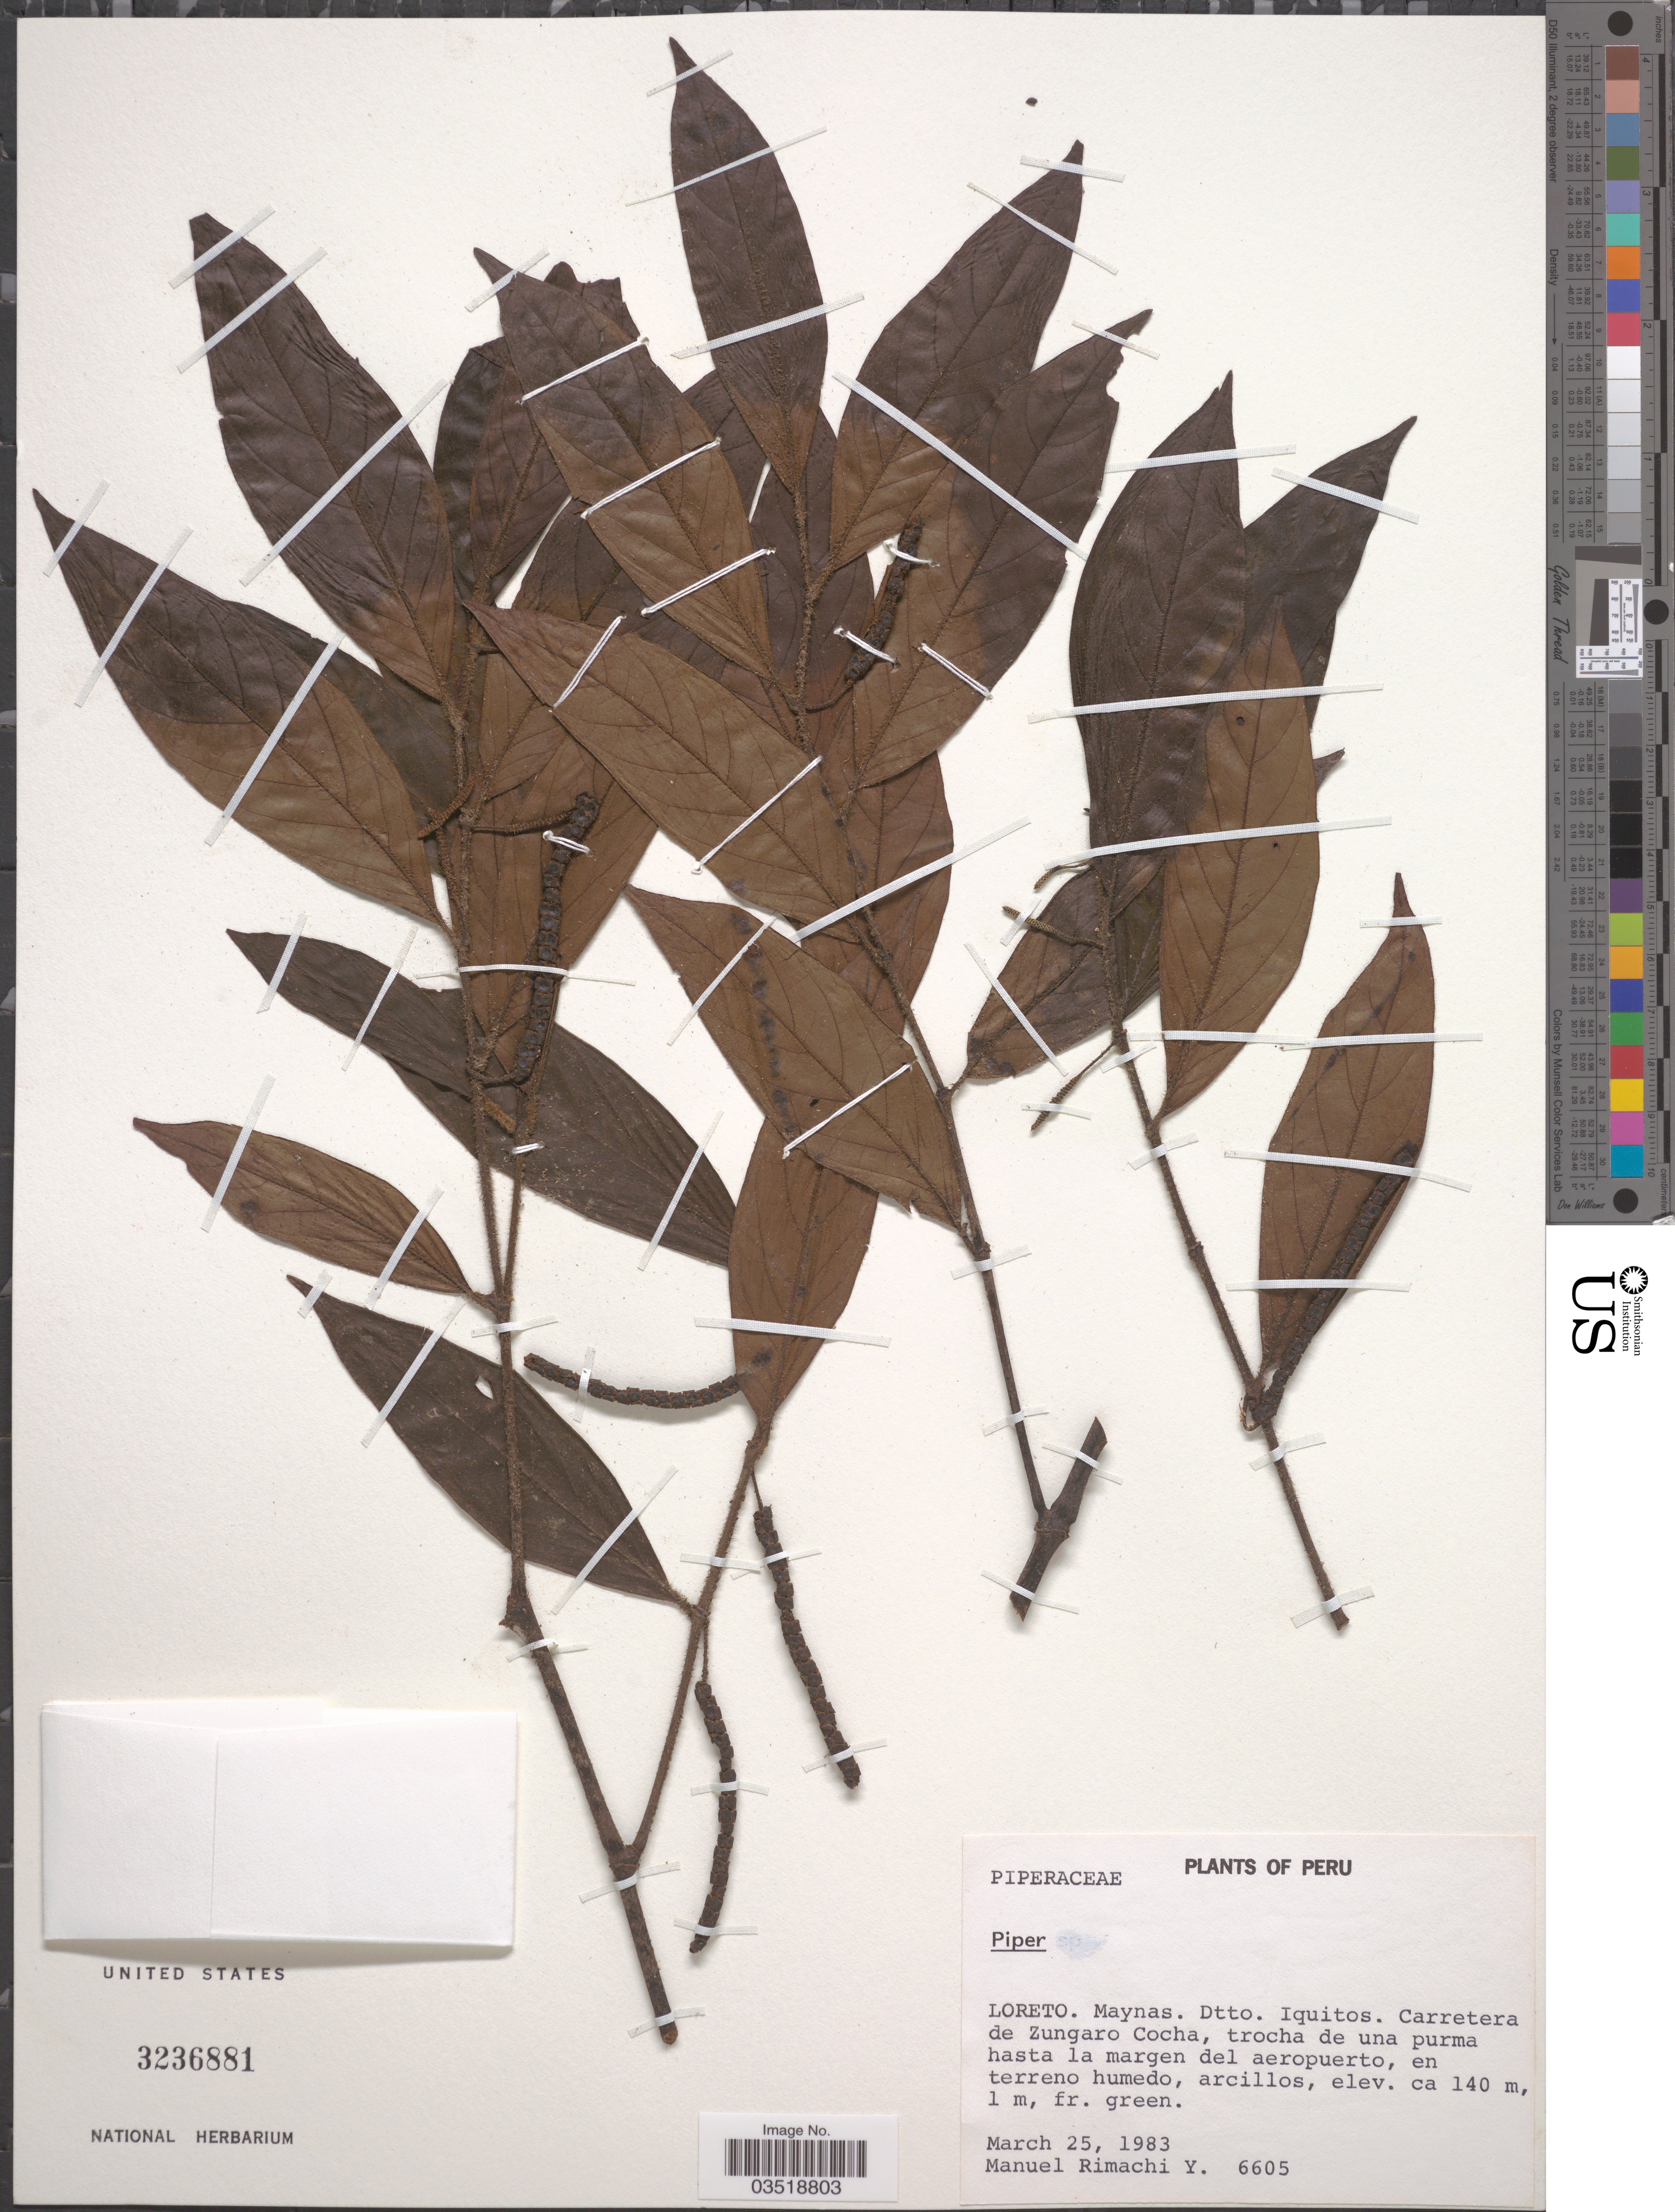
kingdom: Plantae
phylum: Tracheophyta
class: Magnoliopsida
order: Piperales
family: Piperaceae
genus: Piper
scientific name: Piper sp.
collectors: M. Rimachi Y.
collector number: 6605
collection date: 1983-03-25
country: Peru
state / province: Loreto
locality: Maynas. Dtto. Iquitos. Carretera de Zungaro Cocha, trocha de una purmahasta la margen del aeropuerto, en terreno humedo, arcillos.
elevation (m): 140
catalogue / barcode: US 3236881